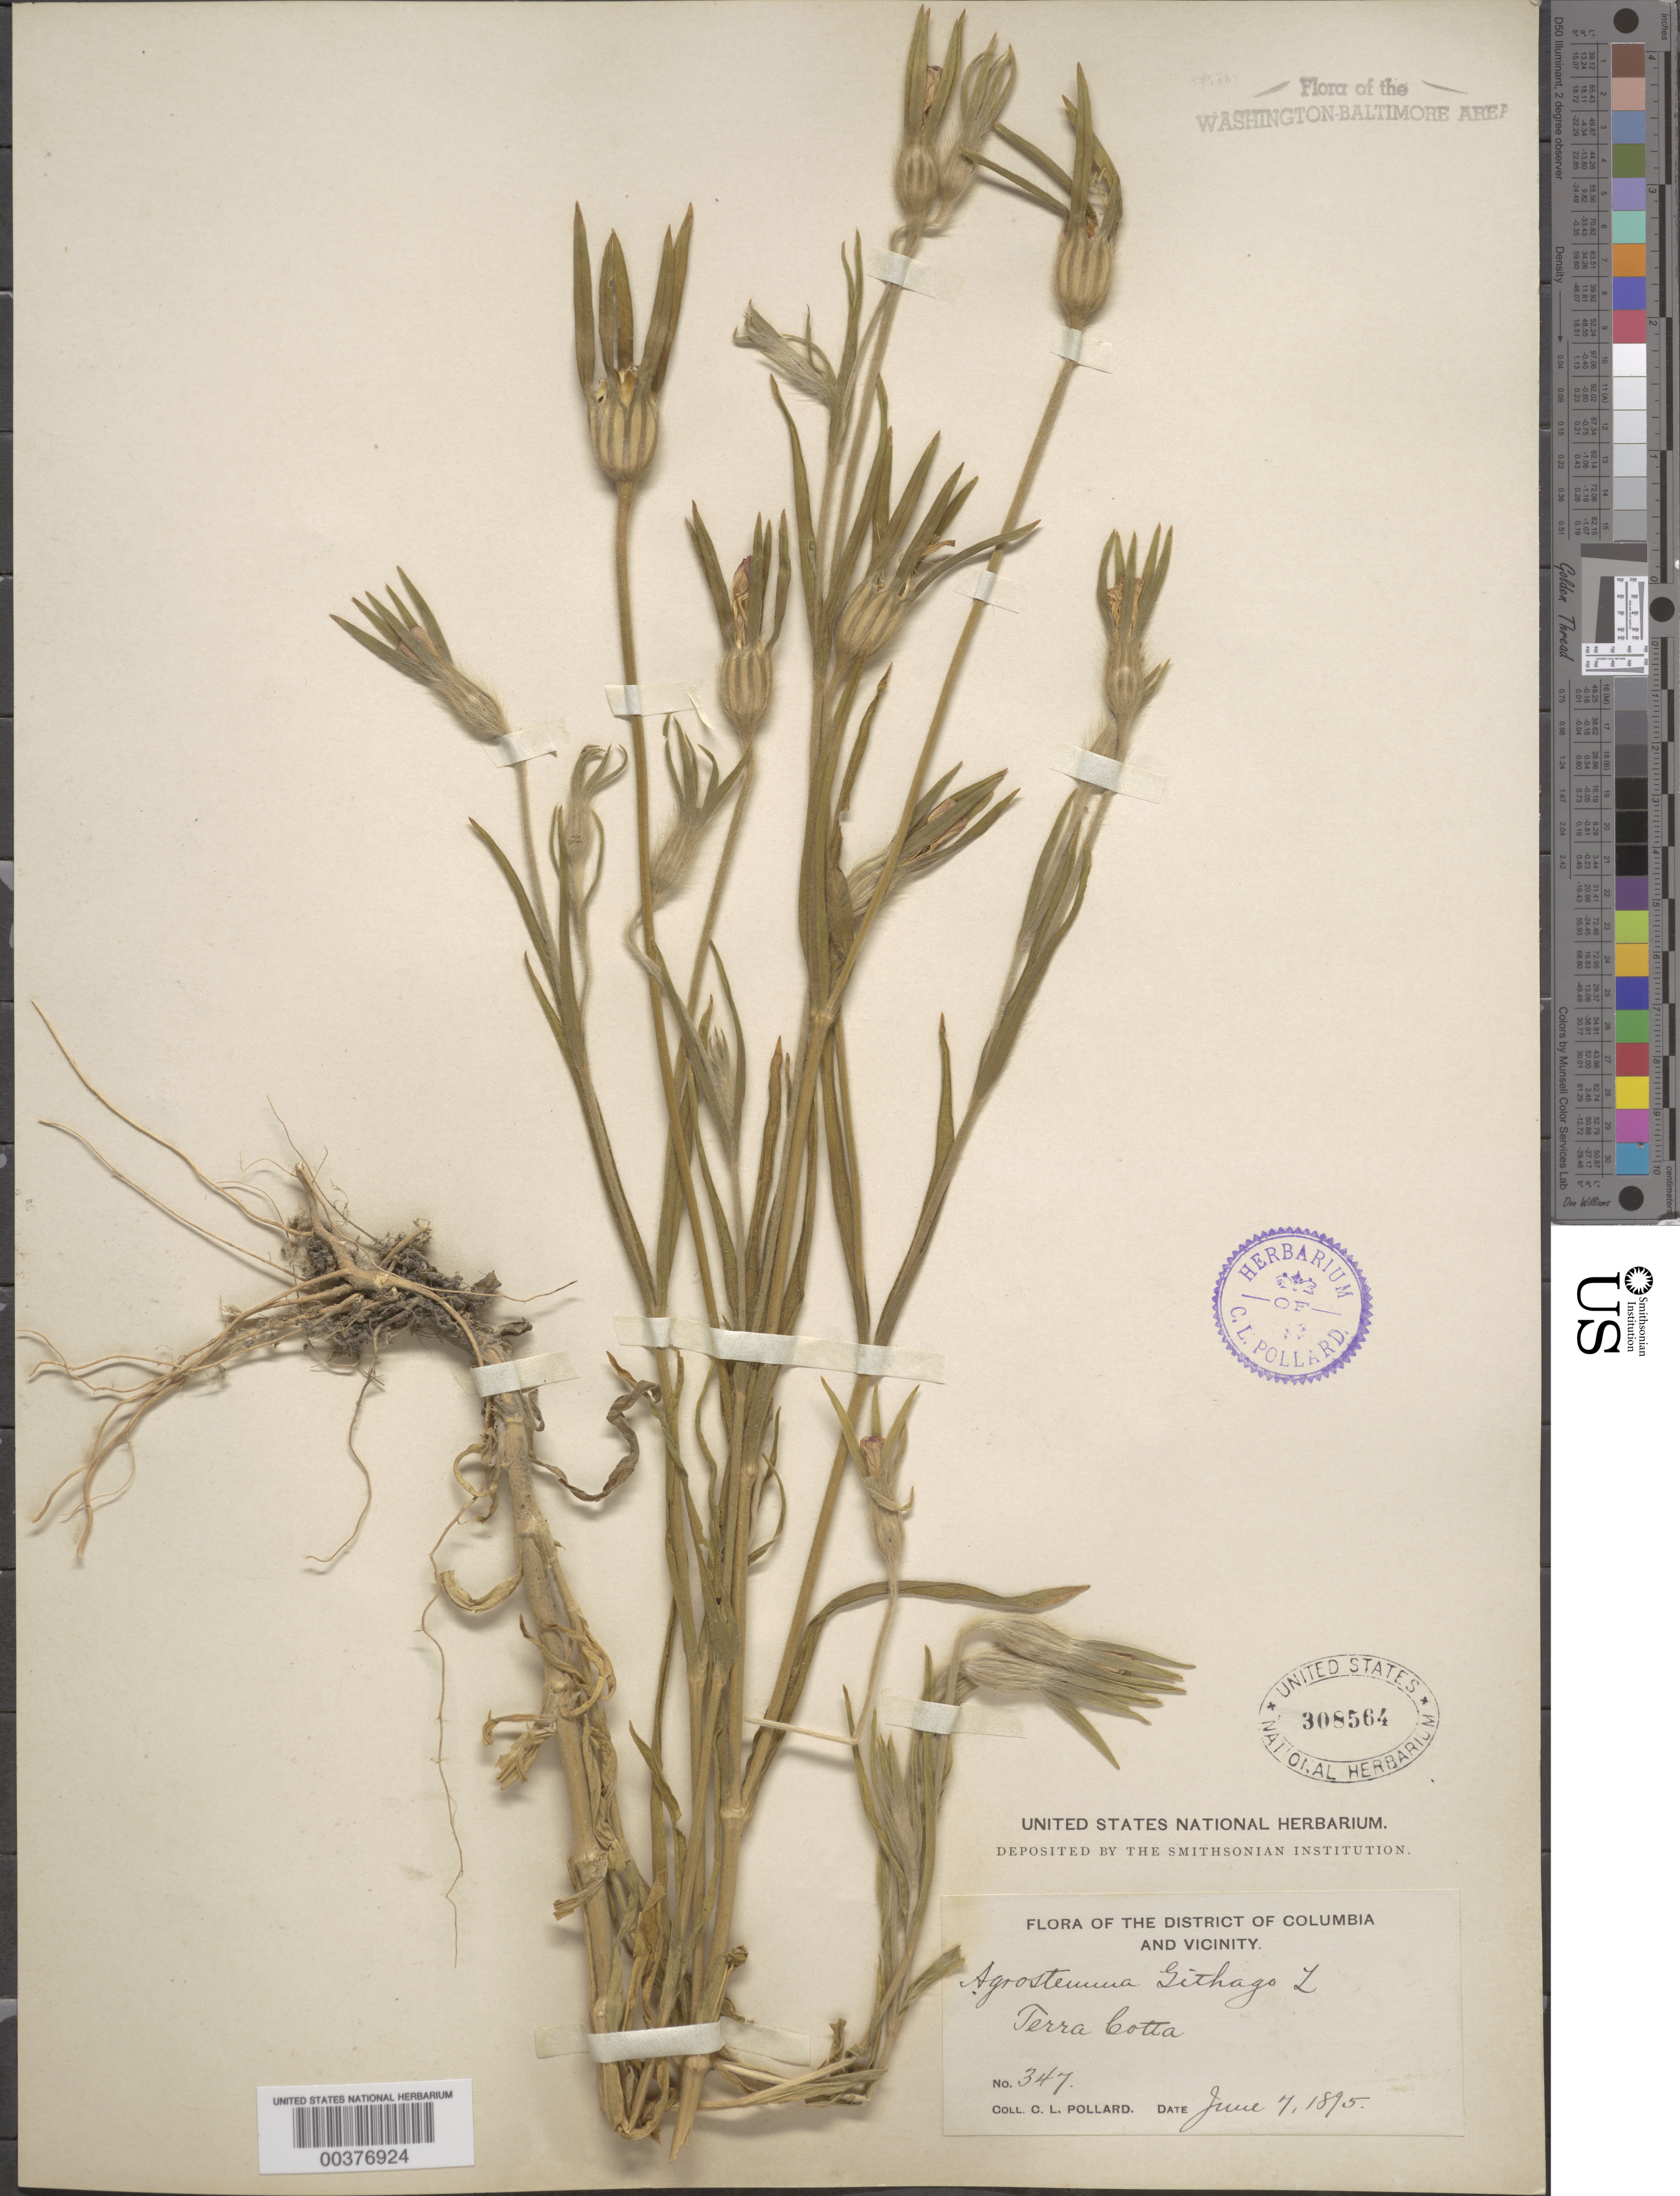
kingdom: Plantae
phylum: Tracheophyta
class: Magnoliopsida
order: Caryophyllales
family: Caryophyllaceae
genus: Agrostemma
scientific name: Agrostemma githago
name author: L.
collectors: C. L. Pollard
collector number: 347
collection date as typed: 07 Jun 1895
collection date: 1895-06-07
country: United States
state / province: District of Columbia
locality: Terra Cotta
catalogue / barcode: US 308564